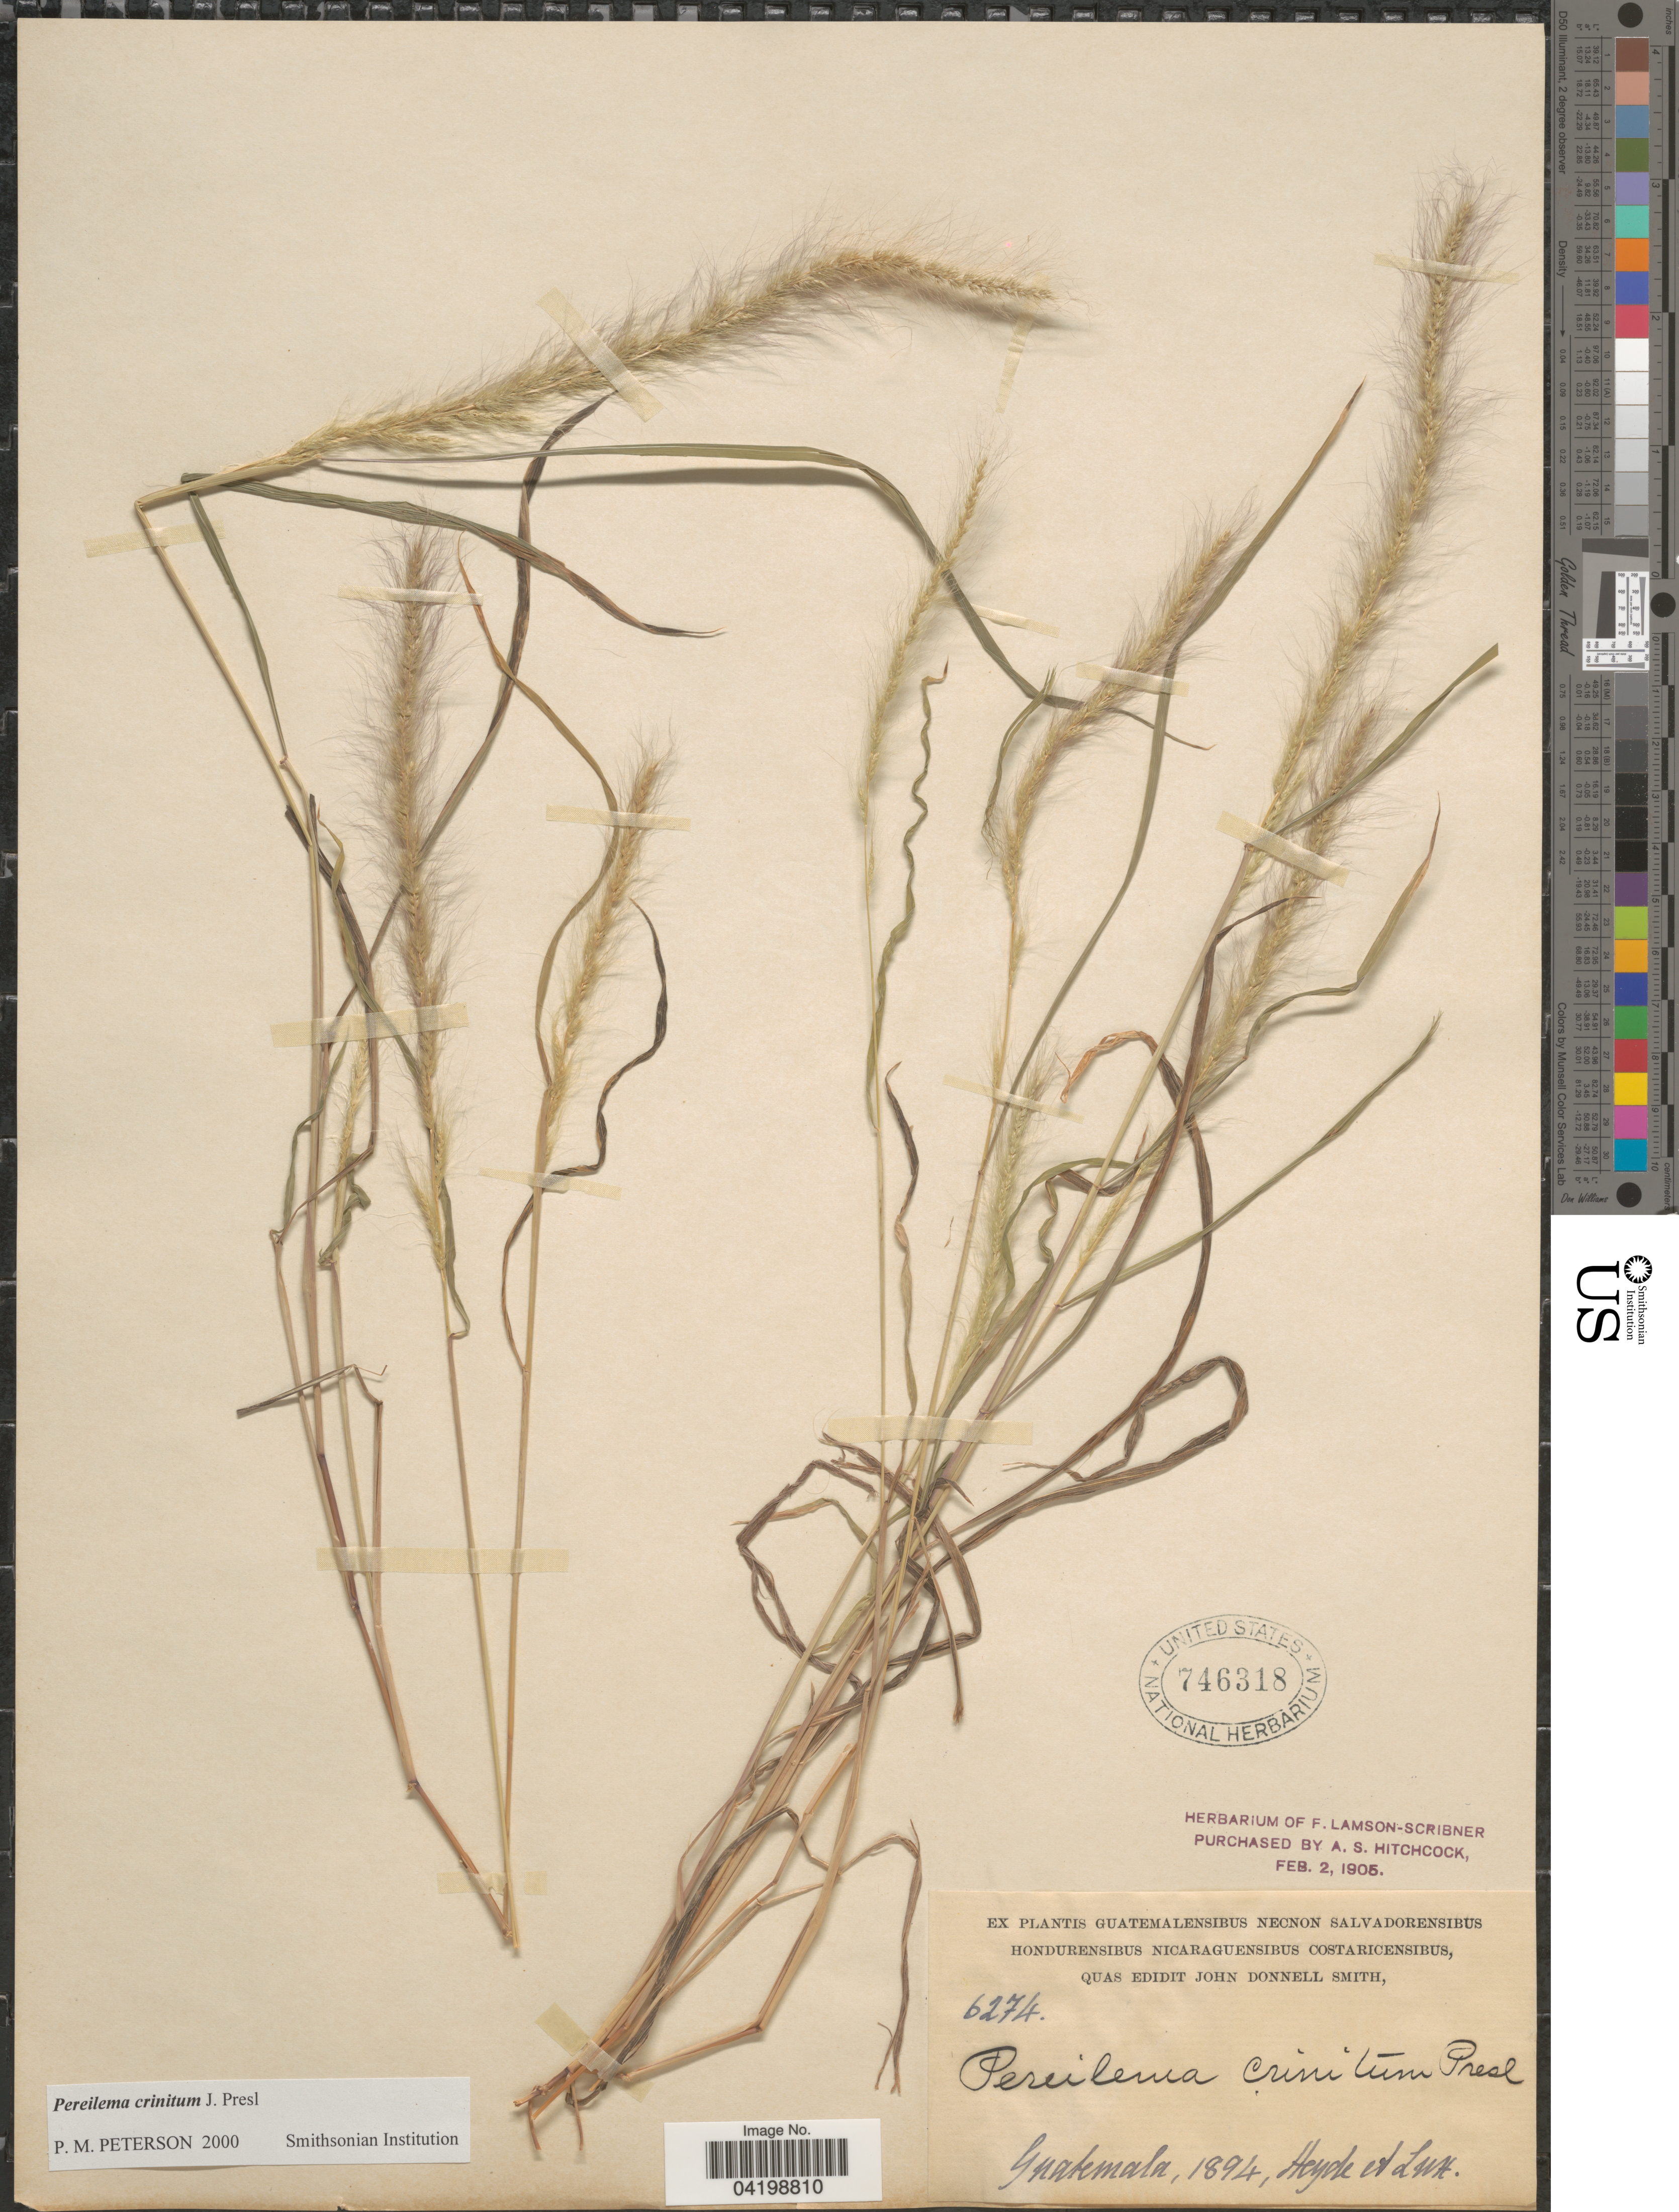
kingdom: Plantae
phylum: Tracheophyta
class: Liliopsida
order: Poales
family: Poaceae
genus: Muhlenbergia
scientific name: Muhlenbergia pereilema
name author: P.M. Peterson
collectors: Heyde & Lux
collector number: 6274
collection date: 1894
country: Guatemala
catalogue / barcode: US 746318